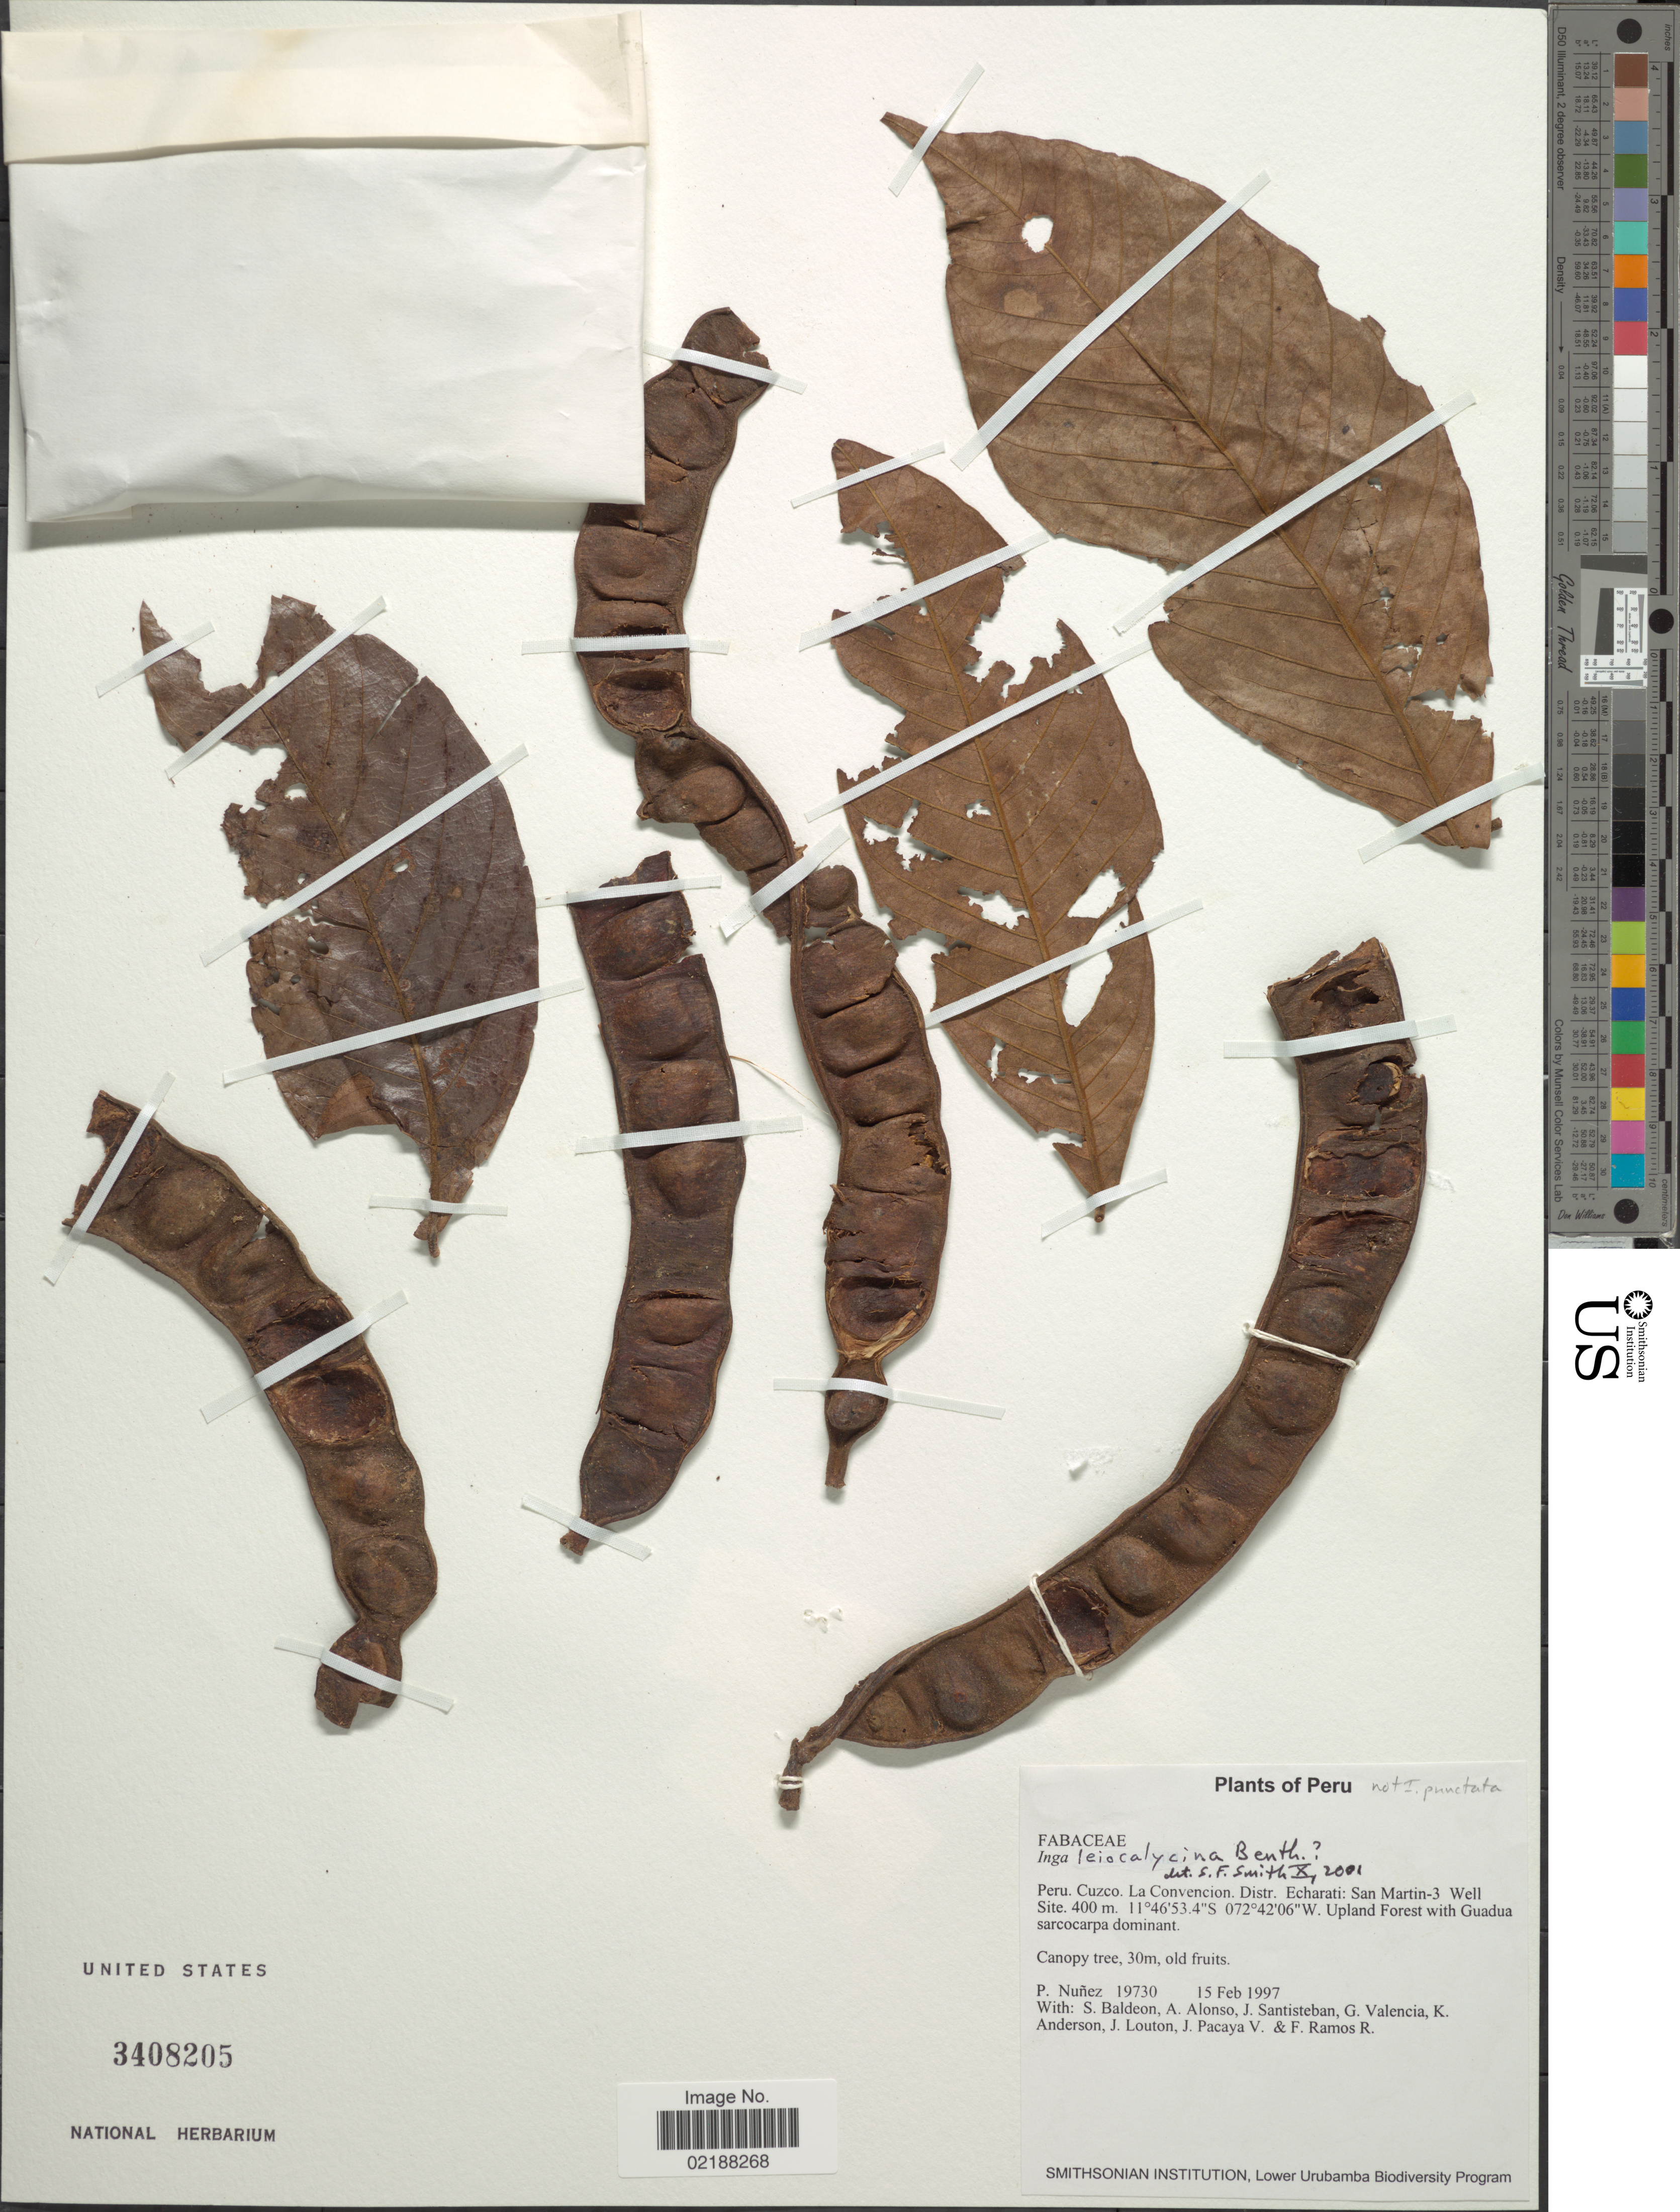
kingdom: Plantae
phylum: Tracheophyta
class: Magnoliopsida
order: Fabales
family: Fabaceae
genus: Inga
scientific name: Inga leiocalycina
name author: Benth.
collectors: P. Nuñez V., S. Baldeon, A. Alonso, J. Santisteban & et al.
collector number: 19730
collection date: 1997-02-15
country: Peru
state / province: Cusco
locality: La convencion, Dir. Echarati: San Martin-3 Well site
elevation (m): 400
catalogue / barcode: US 3408205